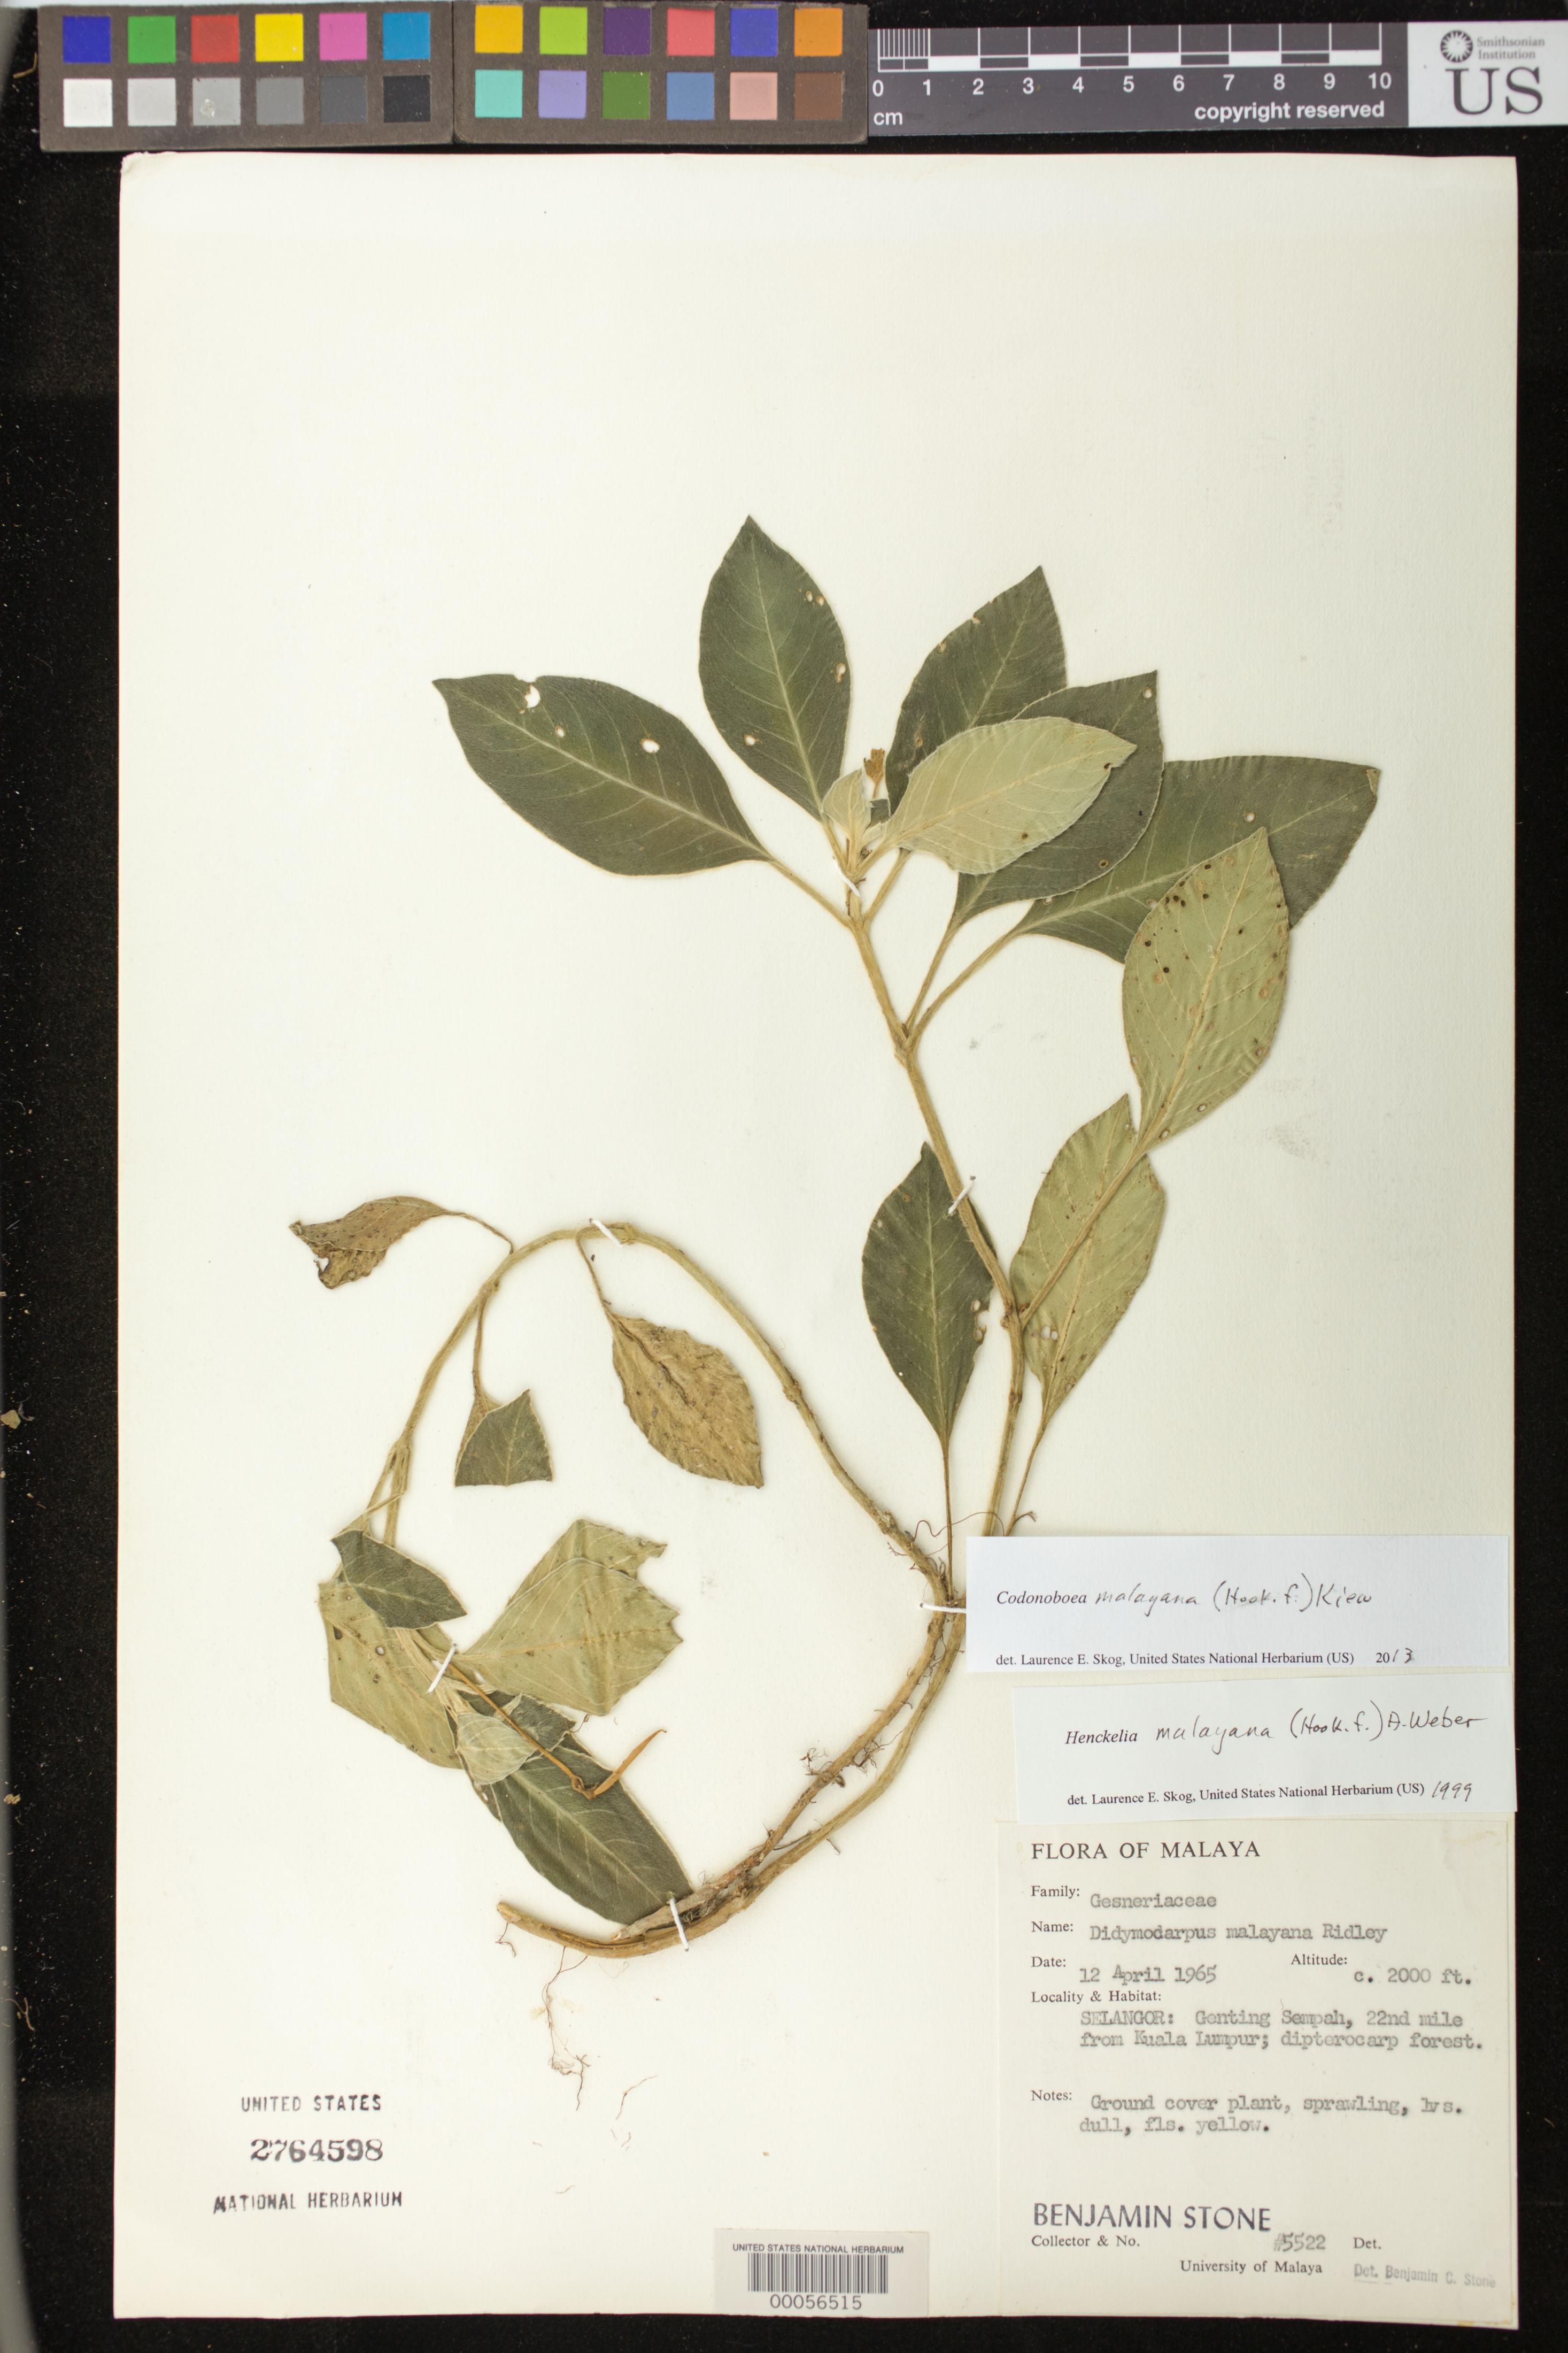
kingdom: Plantae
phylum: Tracheophyta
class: Magnoliopsida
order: Lamiales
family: Gesneriaceae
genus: Codonoboea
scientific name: Codonoboea malayana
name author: (Hook. f.) Kiew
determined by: Skog, Laurence E.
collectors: B. C. Stone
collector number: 5522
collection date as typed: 12 Apr 1965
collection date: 1965-04-12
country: Malaysia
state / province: Selangor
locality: Selangor, Genting sempah, mile 22 from kuala lumpur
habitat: Dicterocarp forest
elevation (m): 610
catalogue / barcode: US 2764698